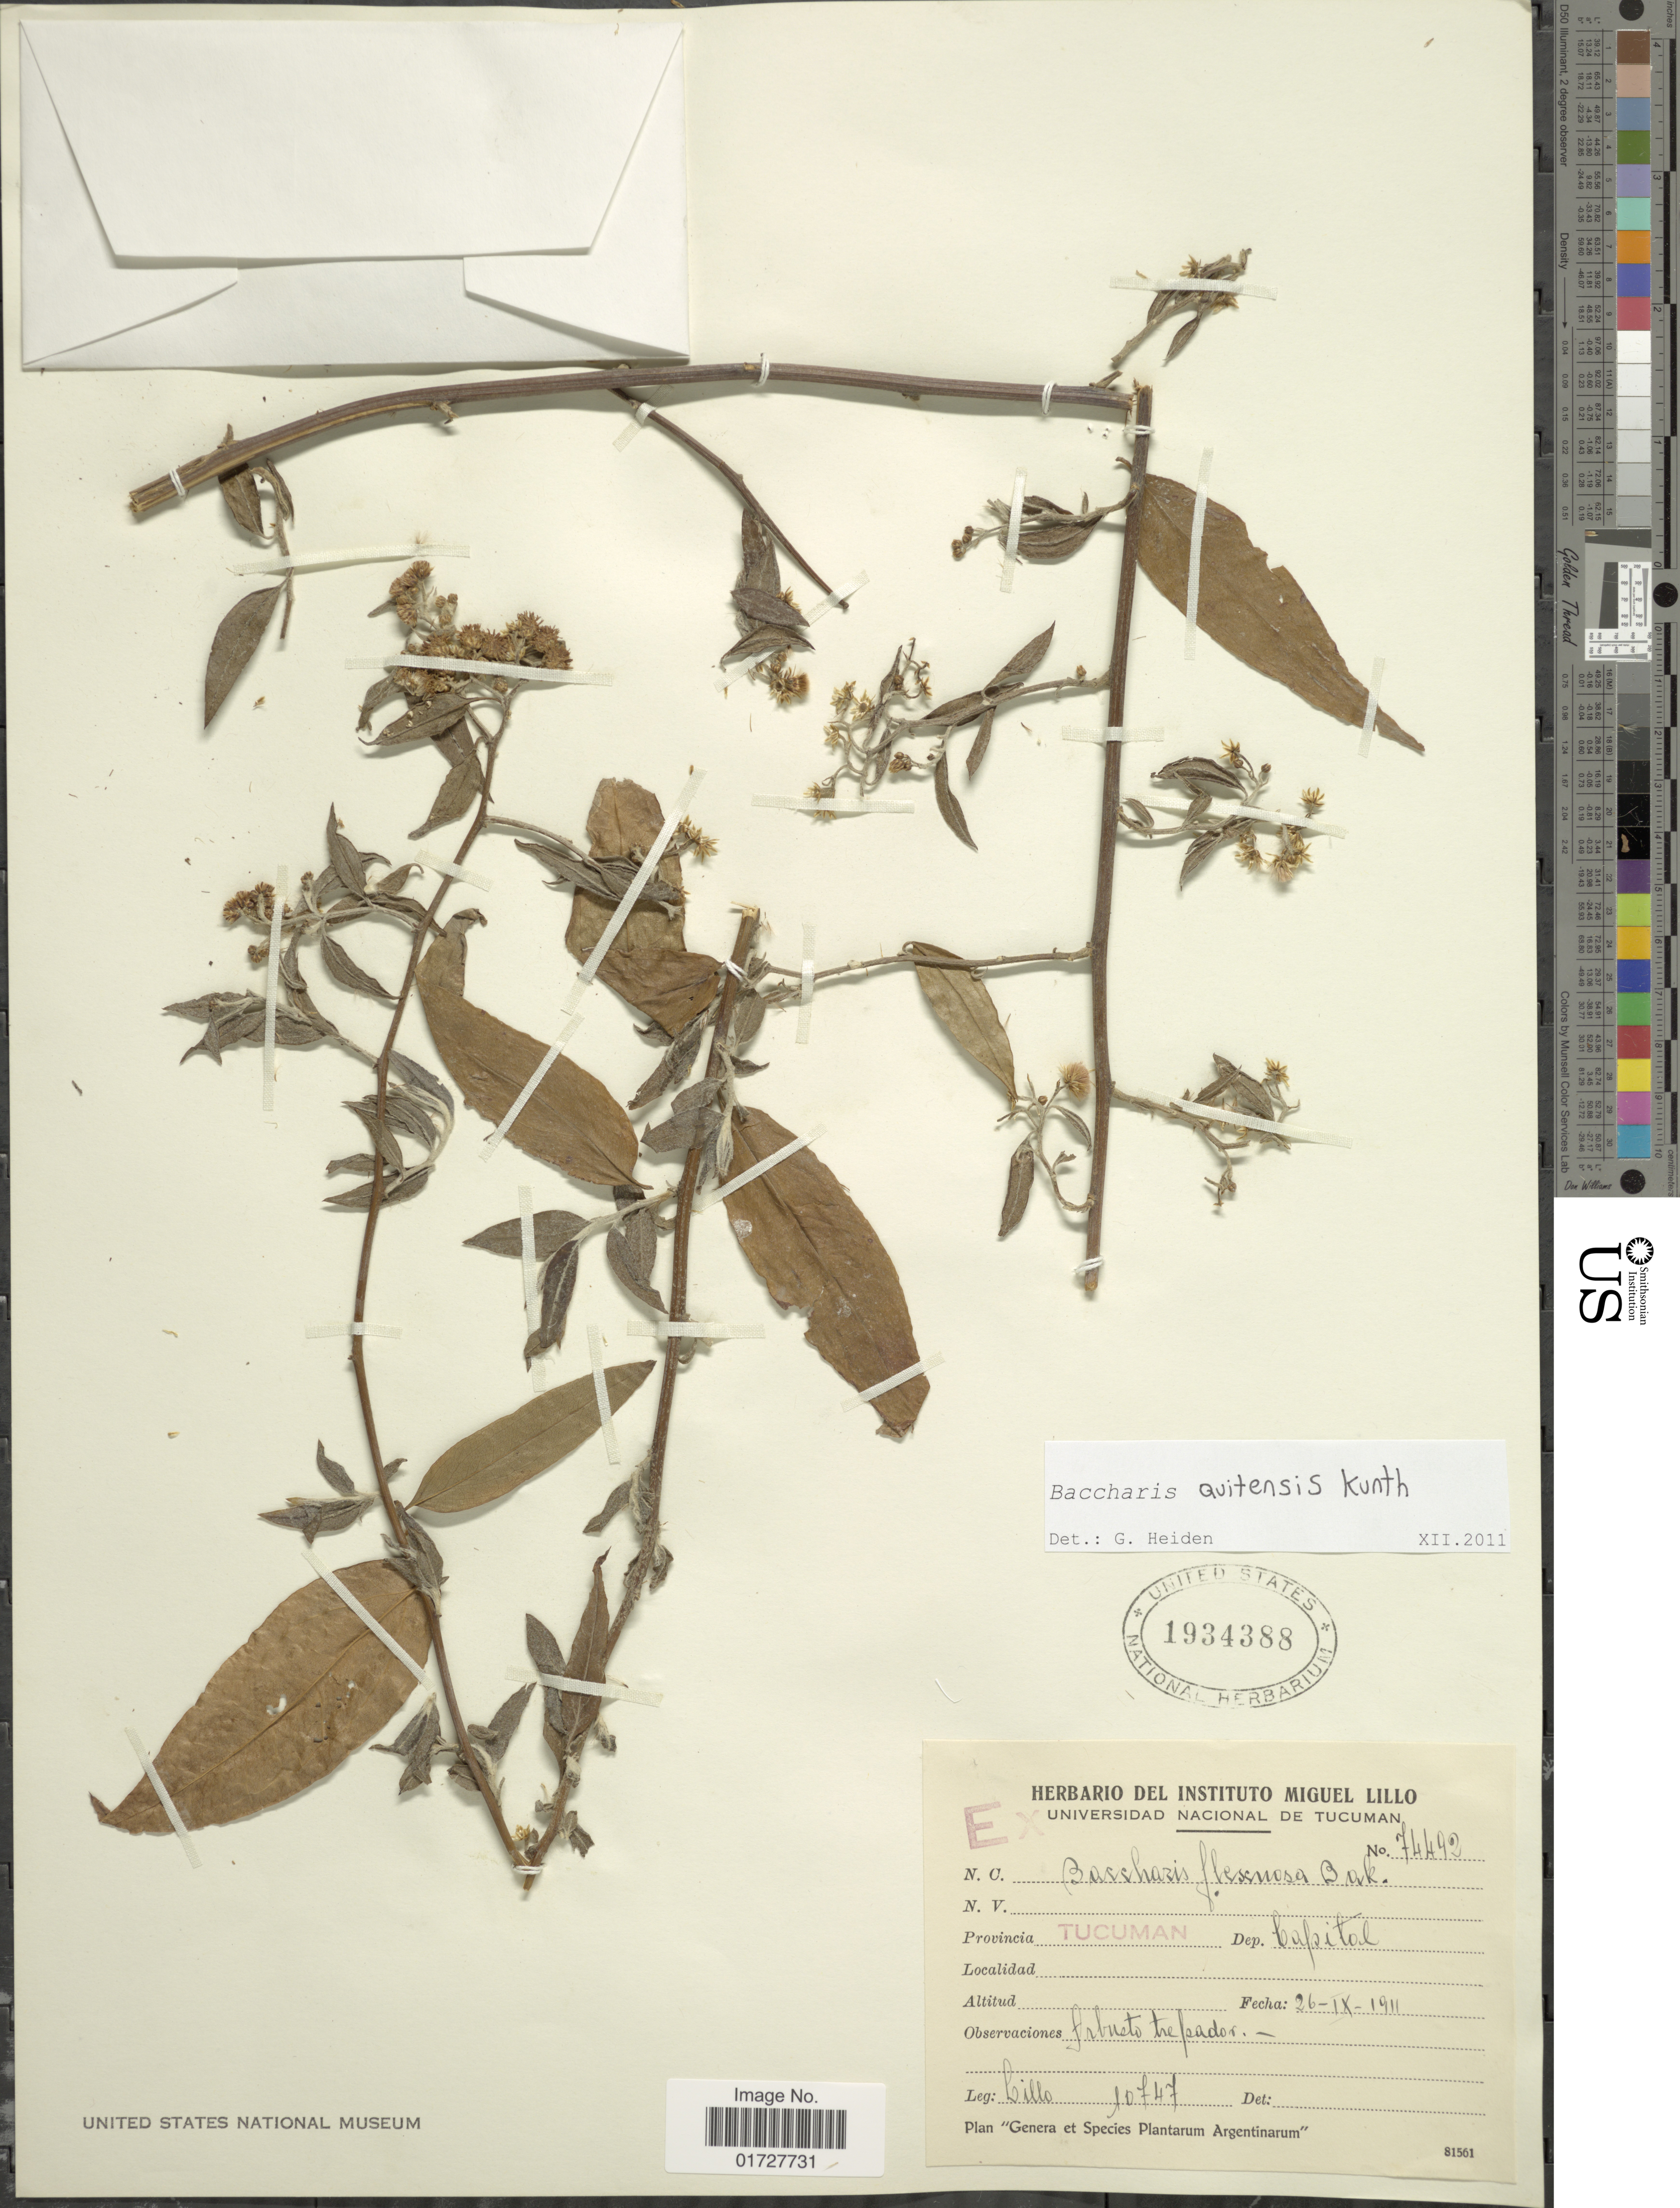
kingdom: Plantae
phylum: Tracheophyta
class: Magnoliopsida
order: Asterales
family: Asteraceae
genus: Baccharis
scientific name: Baccharis quitensis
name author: Kunth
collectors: -. Lillo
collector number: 10747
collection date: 1911-09-26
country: Argentina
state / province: Tucuman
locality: Dep. Capital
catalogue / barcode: US 1934388